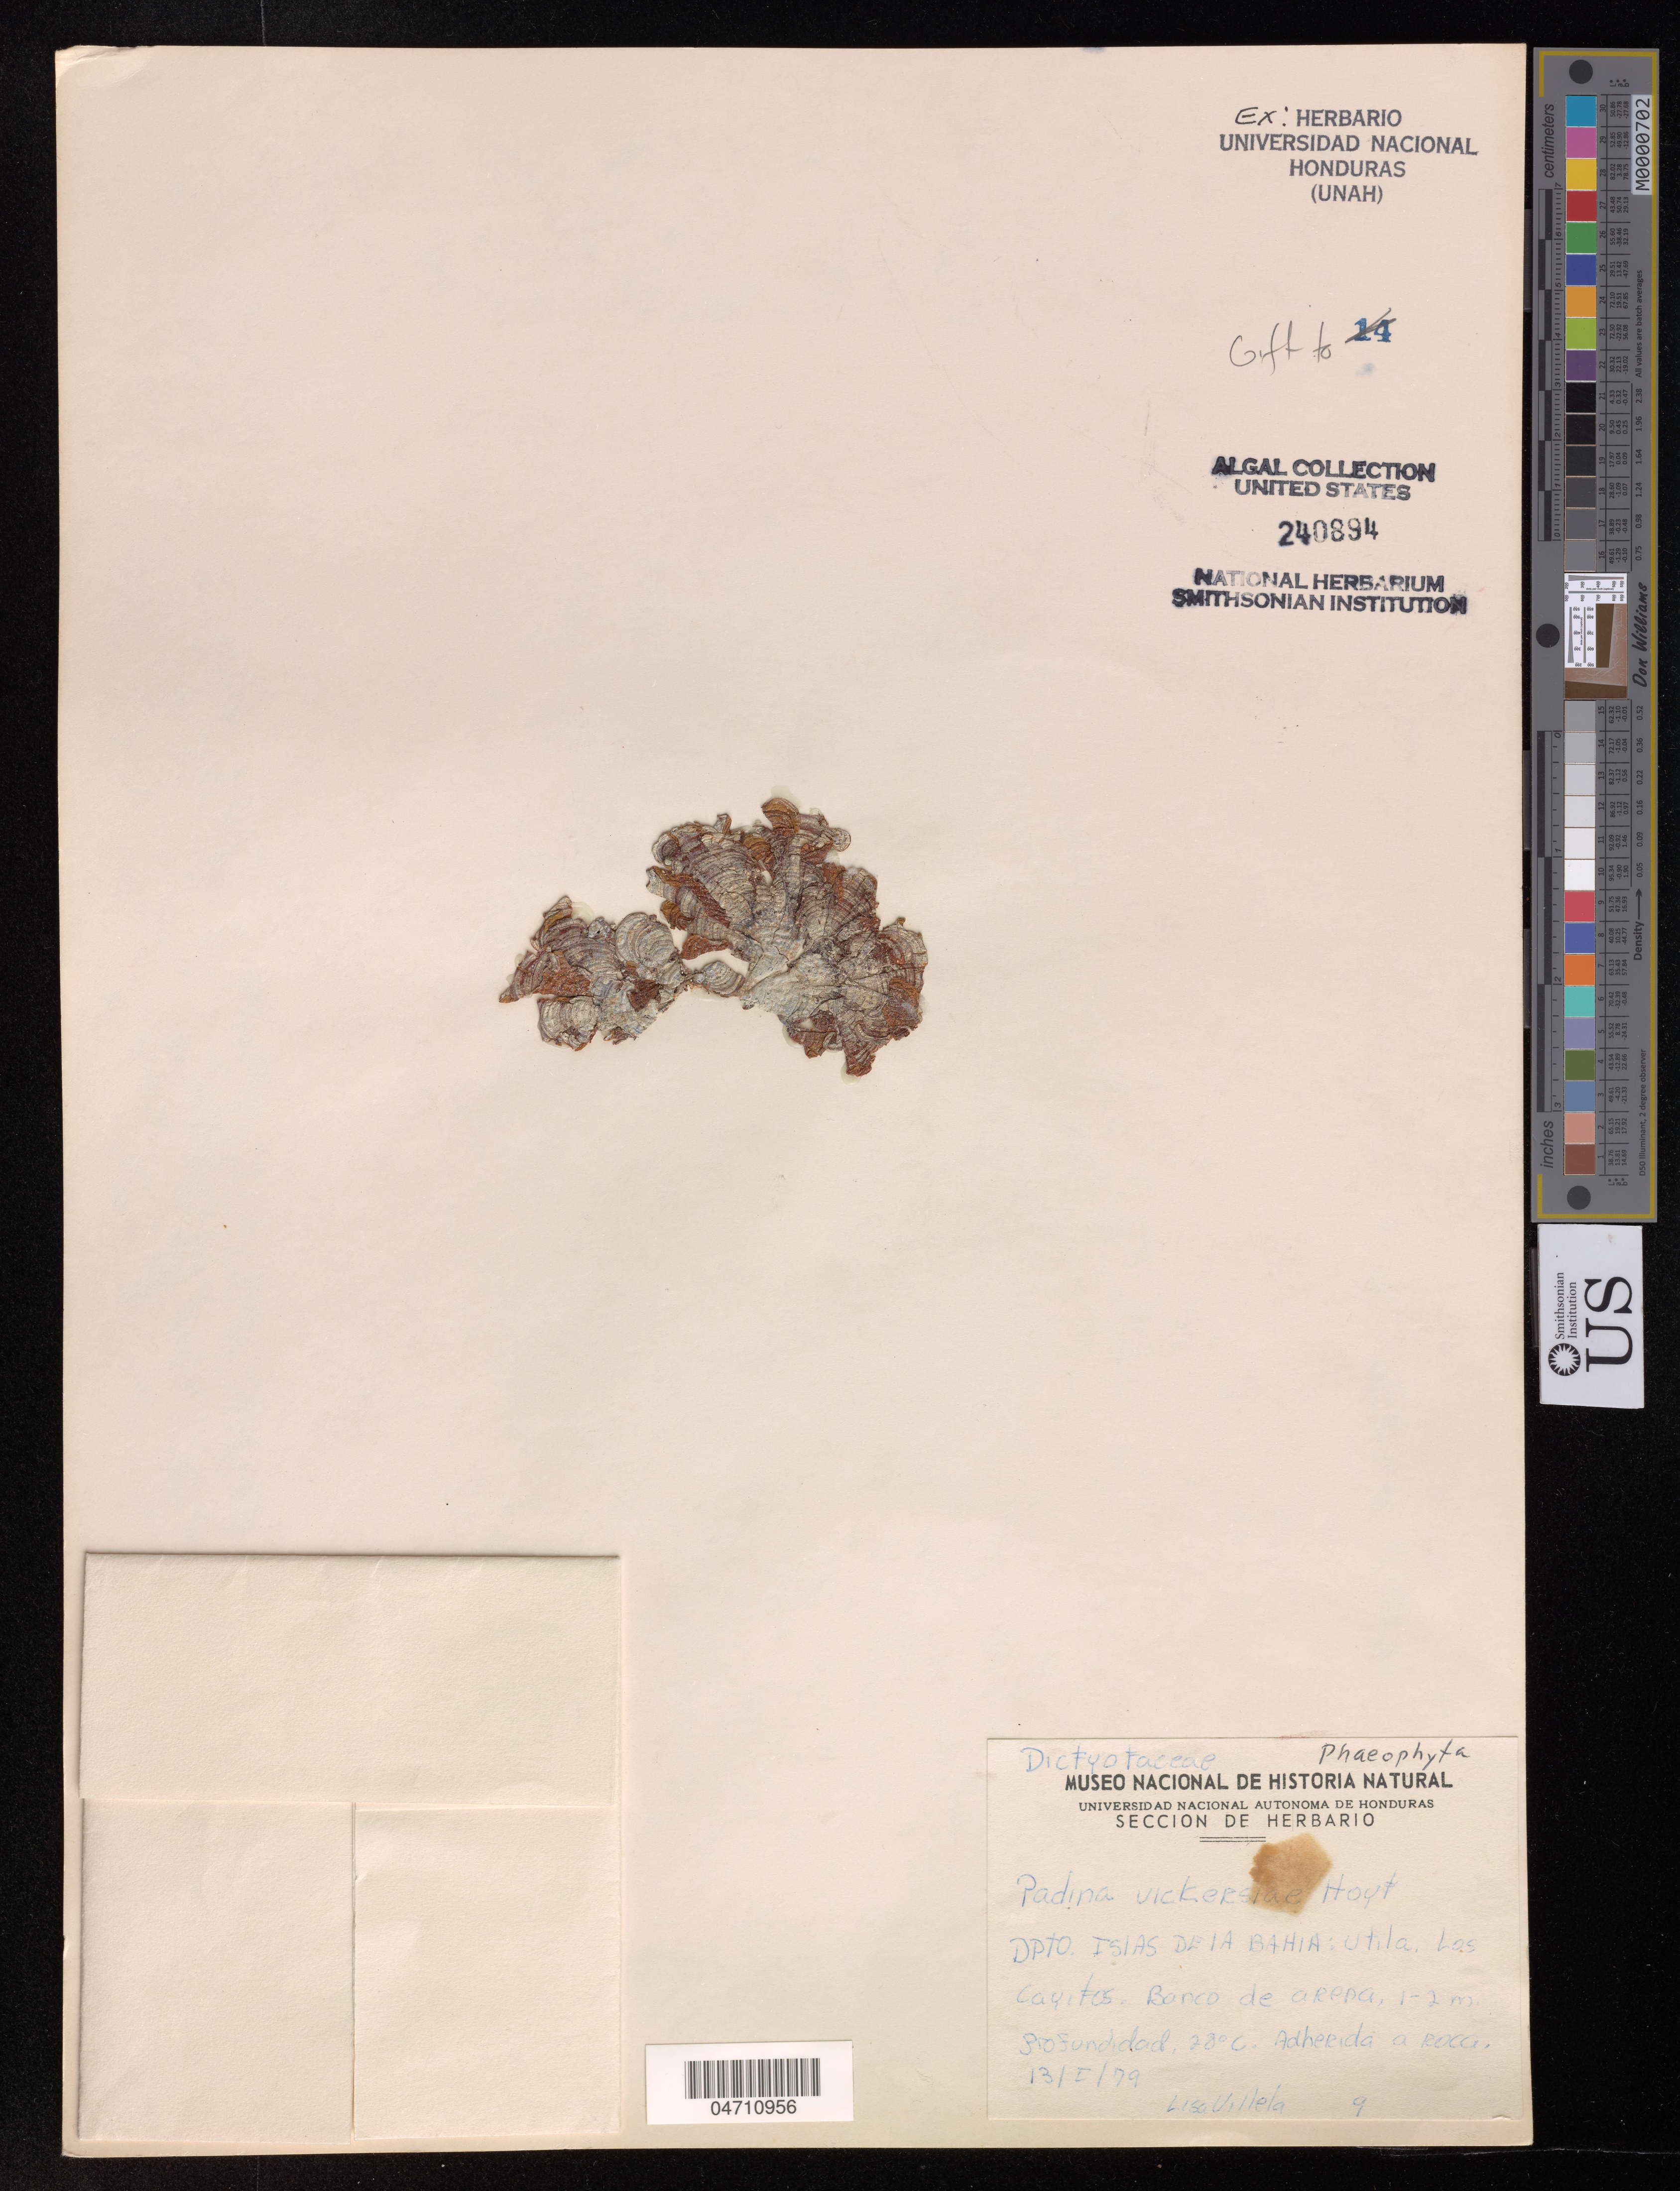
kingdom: Chromista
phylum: Ochrophyta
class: Phaeophyceae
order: Dictyotales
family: Dictyotaceae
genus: Padina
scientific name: Padina vickersiae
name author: Hoyt in M. Howe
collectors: L. Villela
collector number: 9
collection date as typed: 13 Jan79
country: Honduras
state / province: Islas de la Bahía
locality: Los Cayitos, Banco de Arena.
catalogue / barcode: US 240894